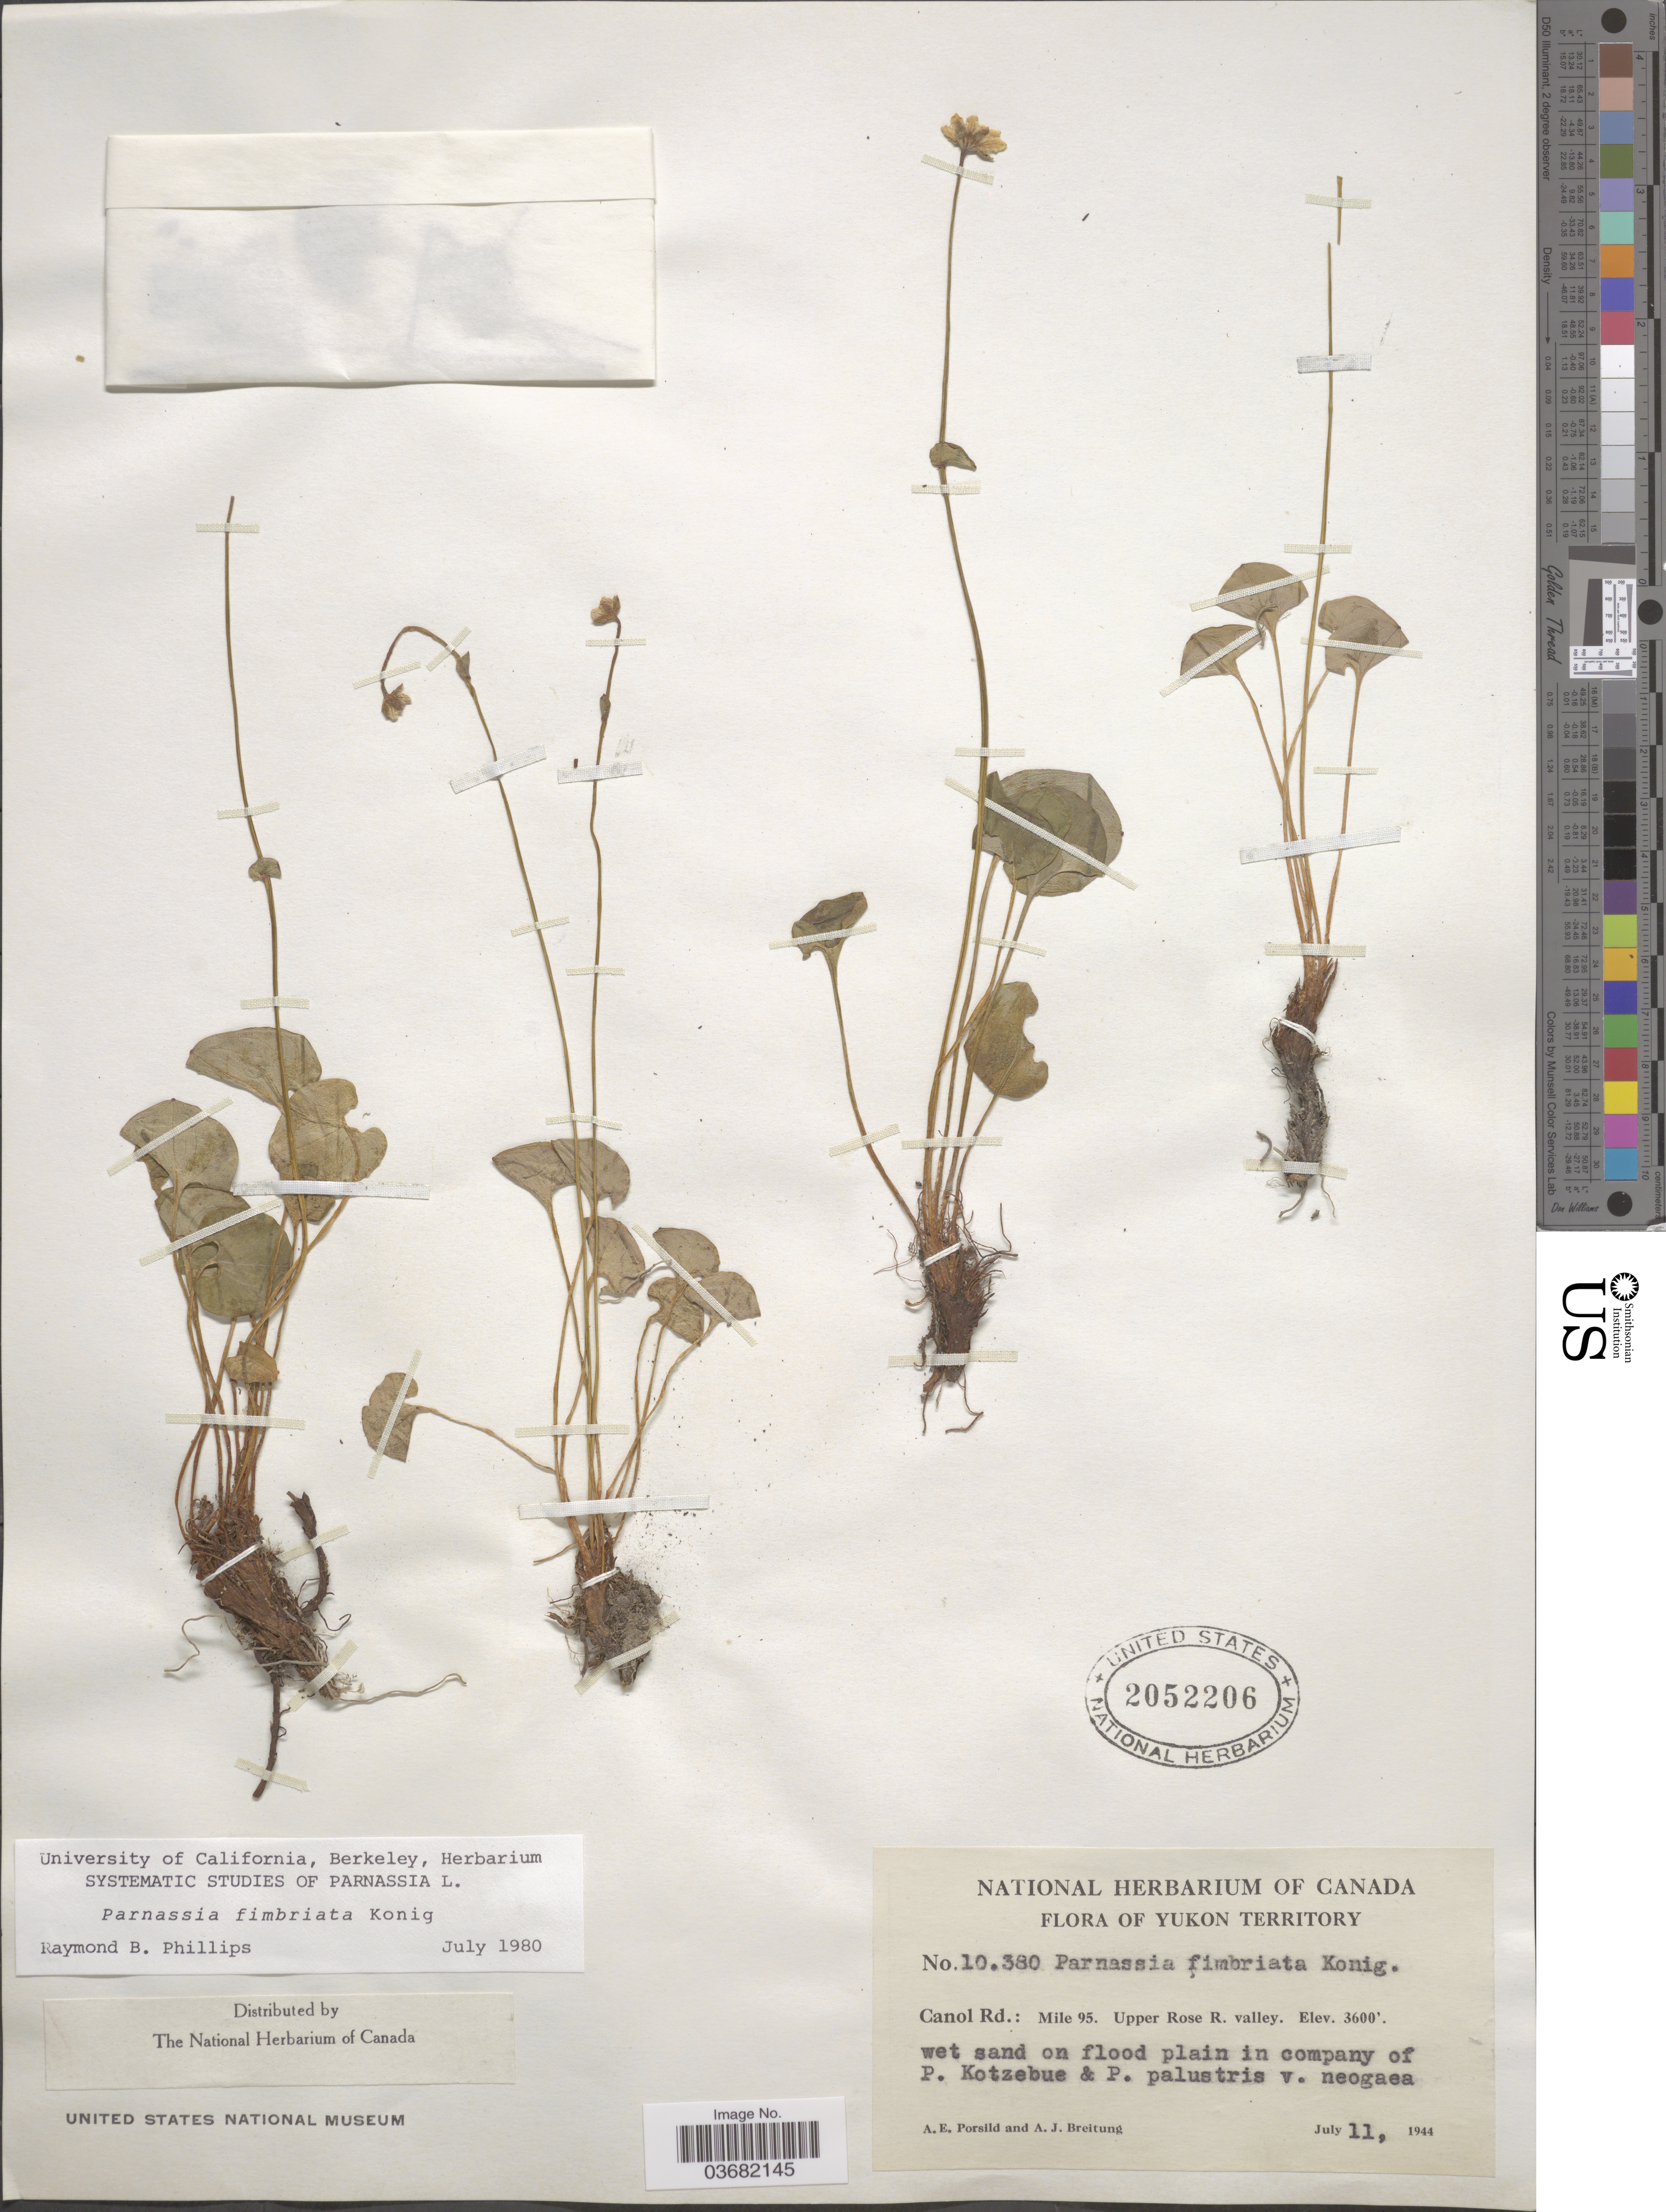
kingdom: Plantae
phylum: Tracheophyta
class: Magnoliopsida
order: Celastrales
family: Parnassiaceae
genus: Parnassia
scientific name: Parnassia fimbriata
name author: K.D. Koenig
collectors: A. E. Porsild & A. Breitung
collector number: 10380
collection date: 1944-07-11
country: Canada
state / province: Yukon Territory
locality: Canol Rd.: Mile 95. Upper Rose R. valley.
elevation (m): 1097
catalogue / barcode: US 2052206